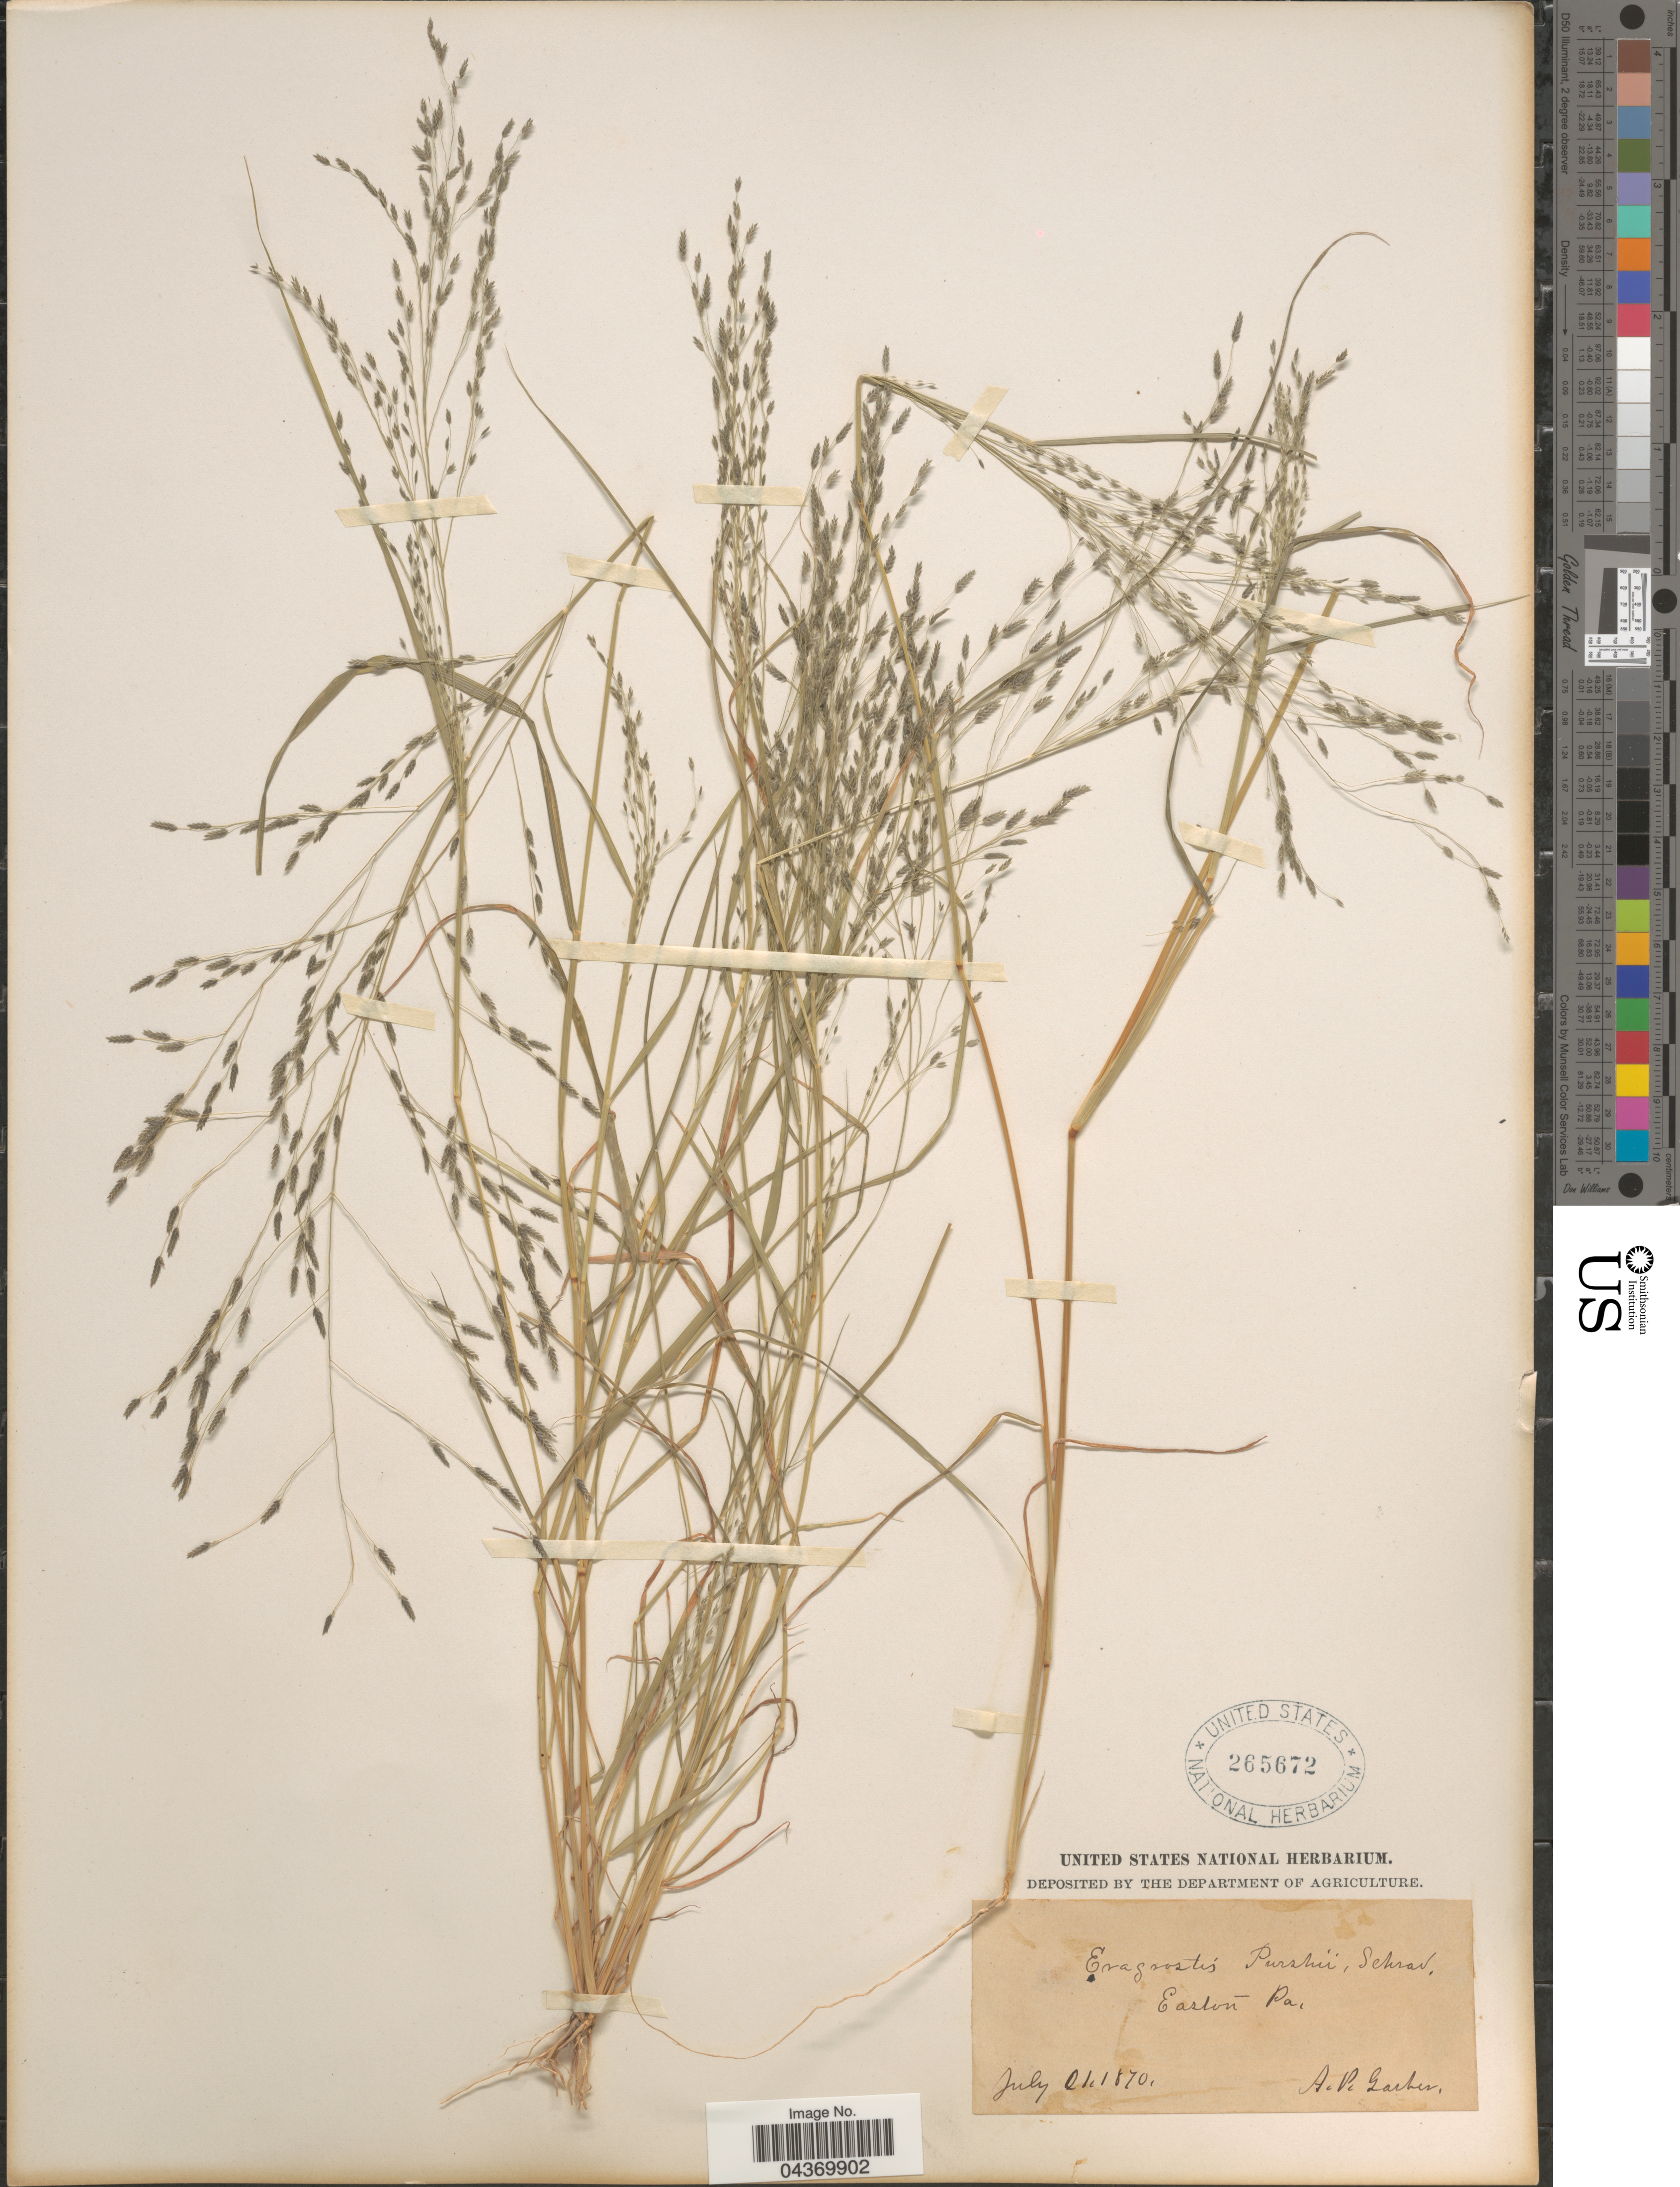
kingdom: Plantae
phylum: Tracheophyta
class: Liliopsida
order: Poales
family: Poaceae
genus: Eragrostis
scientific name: Eragrostis pectinacea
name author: (Michx.) Nees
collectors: A. P. Garber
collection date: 1870-07-21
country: United States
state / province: Pennsylvania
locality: Easton.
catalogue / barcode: US 265672